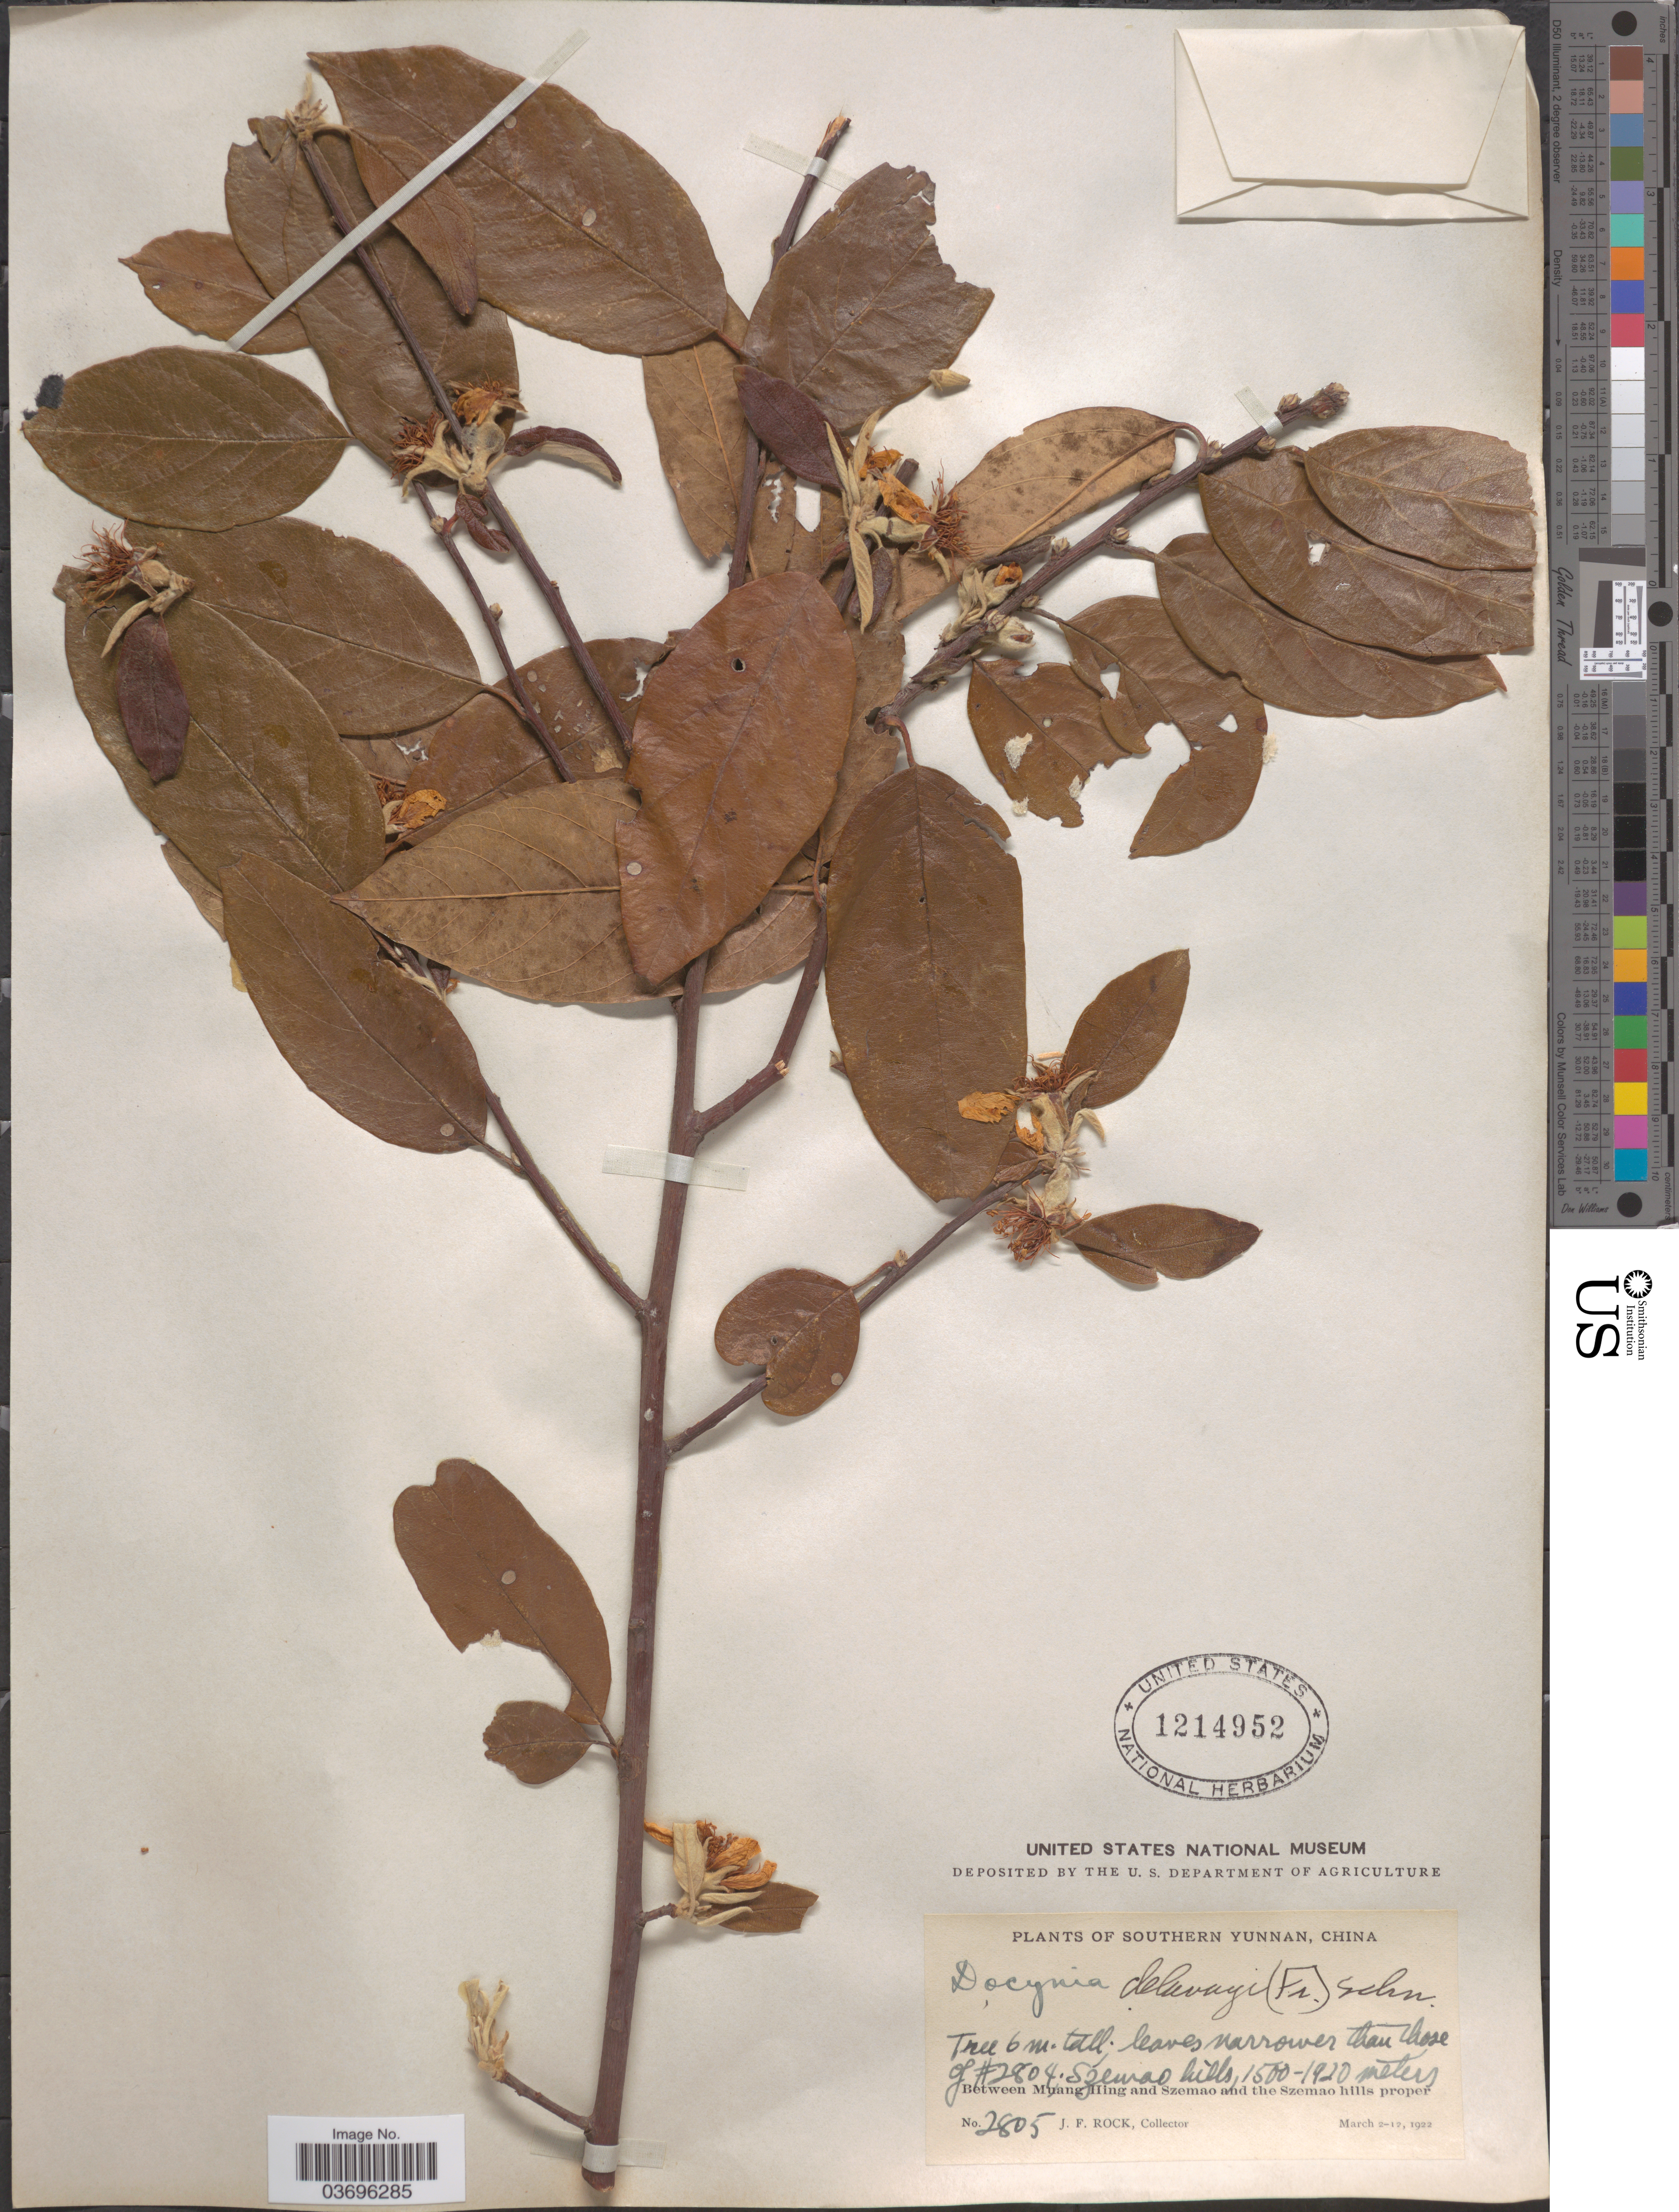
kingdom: Plantae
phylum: Tracheophyta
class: Magnoliopsida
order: Rosales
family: Rosaceae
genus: Docynia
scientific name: Docynia delavayi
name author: C.K. Schneid.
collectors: J. Rock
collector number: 2805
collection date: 1922-03-02/1922-03-12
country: China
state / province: Yunnan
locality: Southern Yunnan. Szemao hills. Between Muang Hing and Szemao and the Szemao hills proper.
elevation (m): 1500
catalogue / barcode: US 1214952